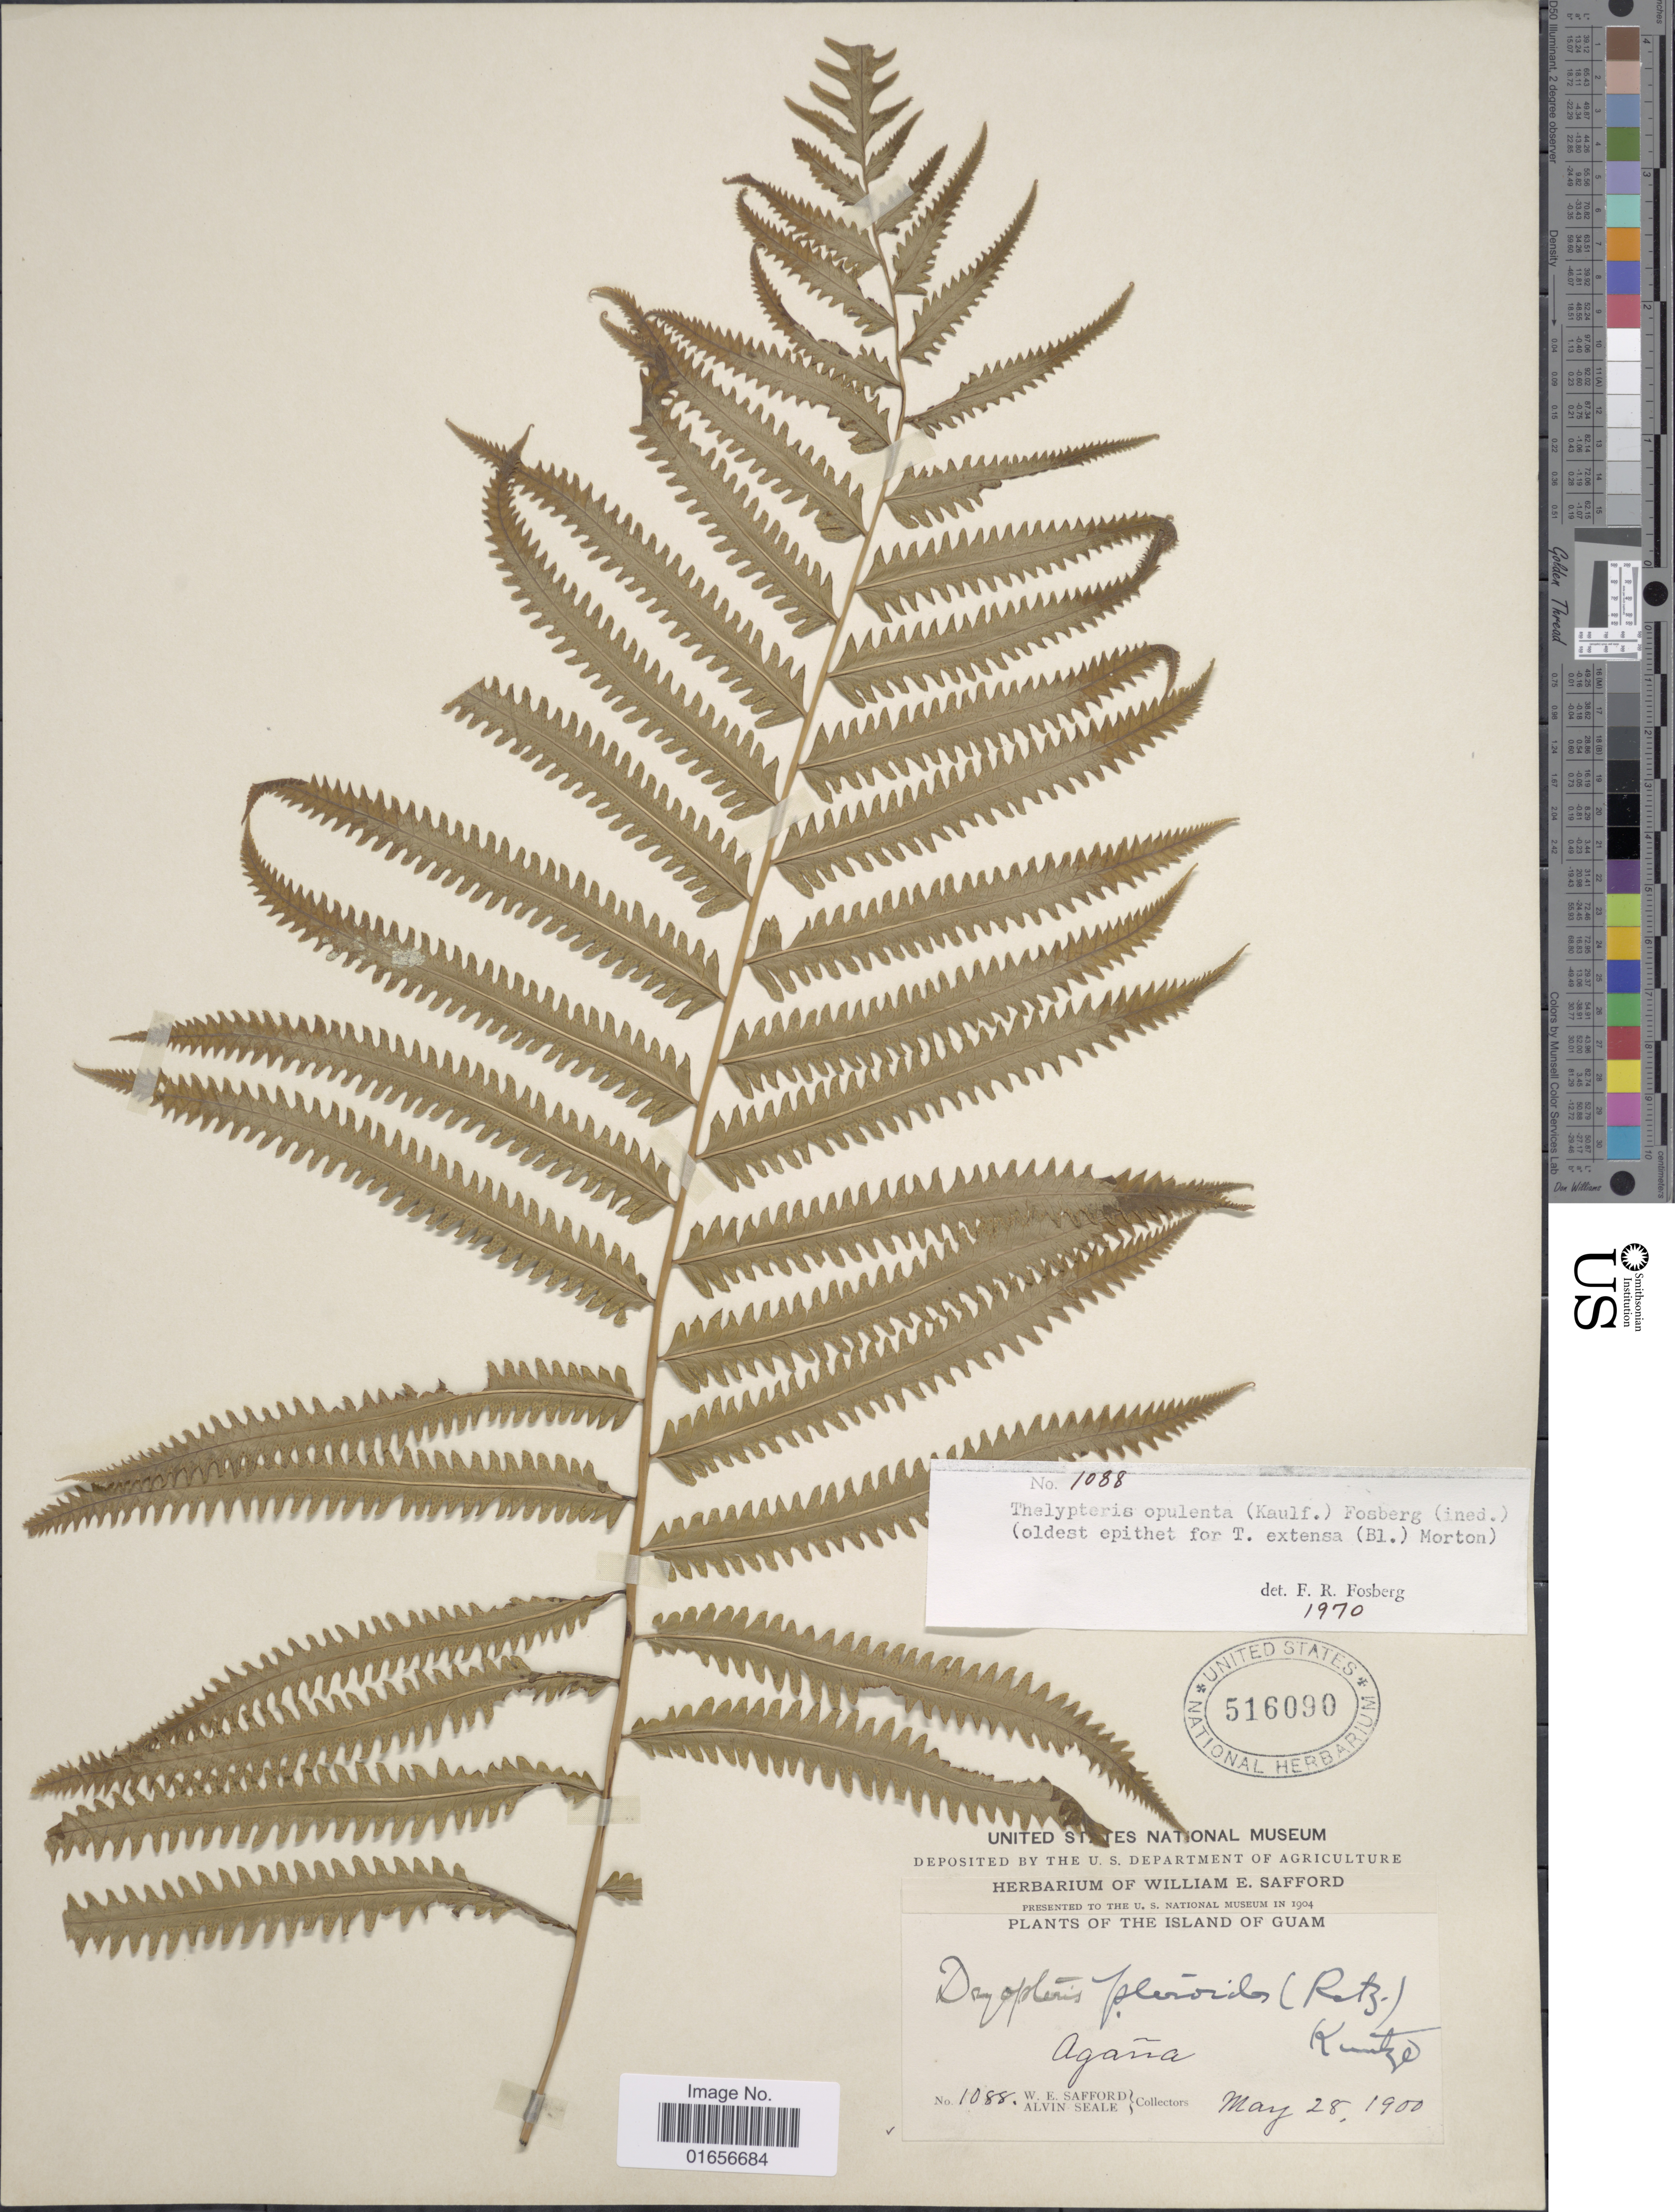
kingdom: Plantae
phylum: Tracheophyta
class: Polypodiopsida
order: Polypodiales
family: Thelypteridaceae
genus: Amphineuron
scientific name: Amphineuron opulentum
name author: (Kaulf.) Holttum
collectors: W. E. Safford & A. Seale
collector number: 1088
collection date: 1900-05-28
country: Guam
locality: The Island of Guam, Agaña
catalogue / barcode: US 516090